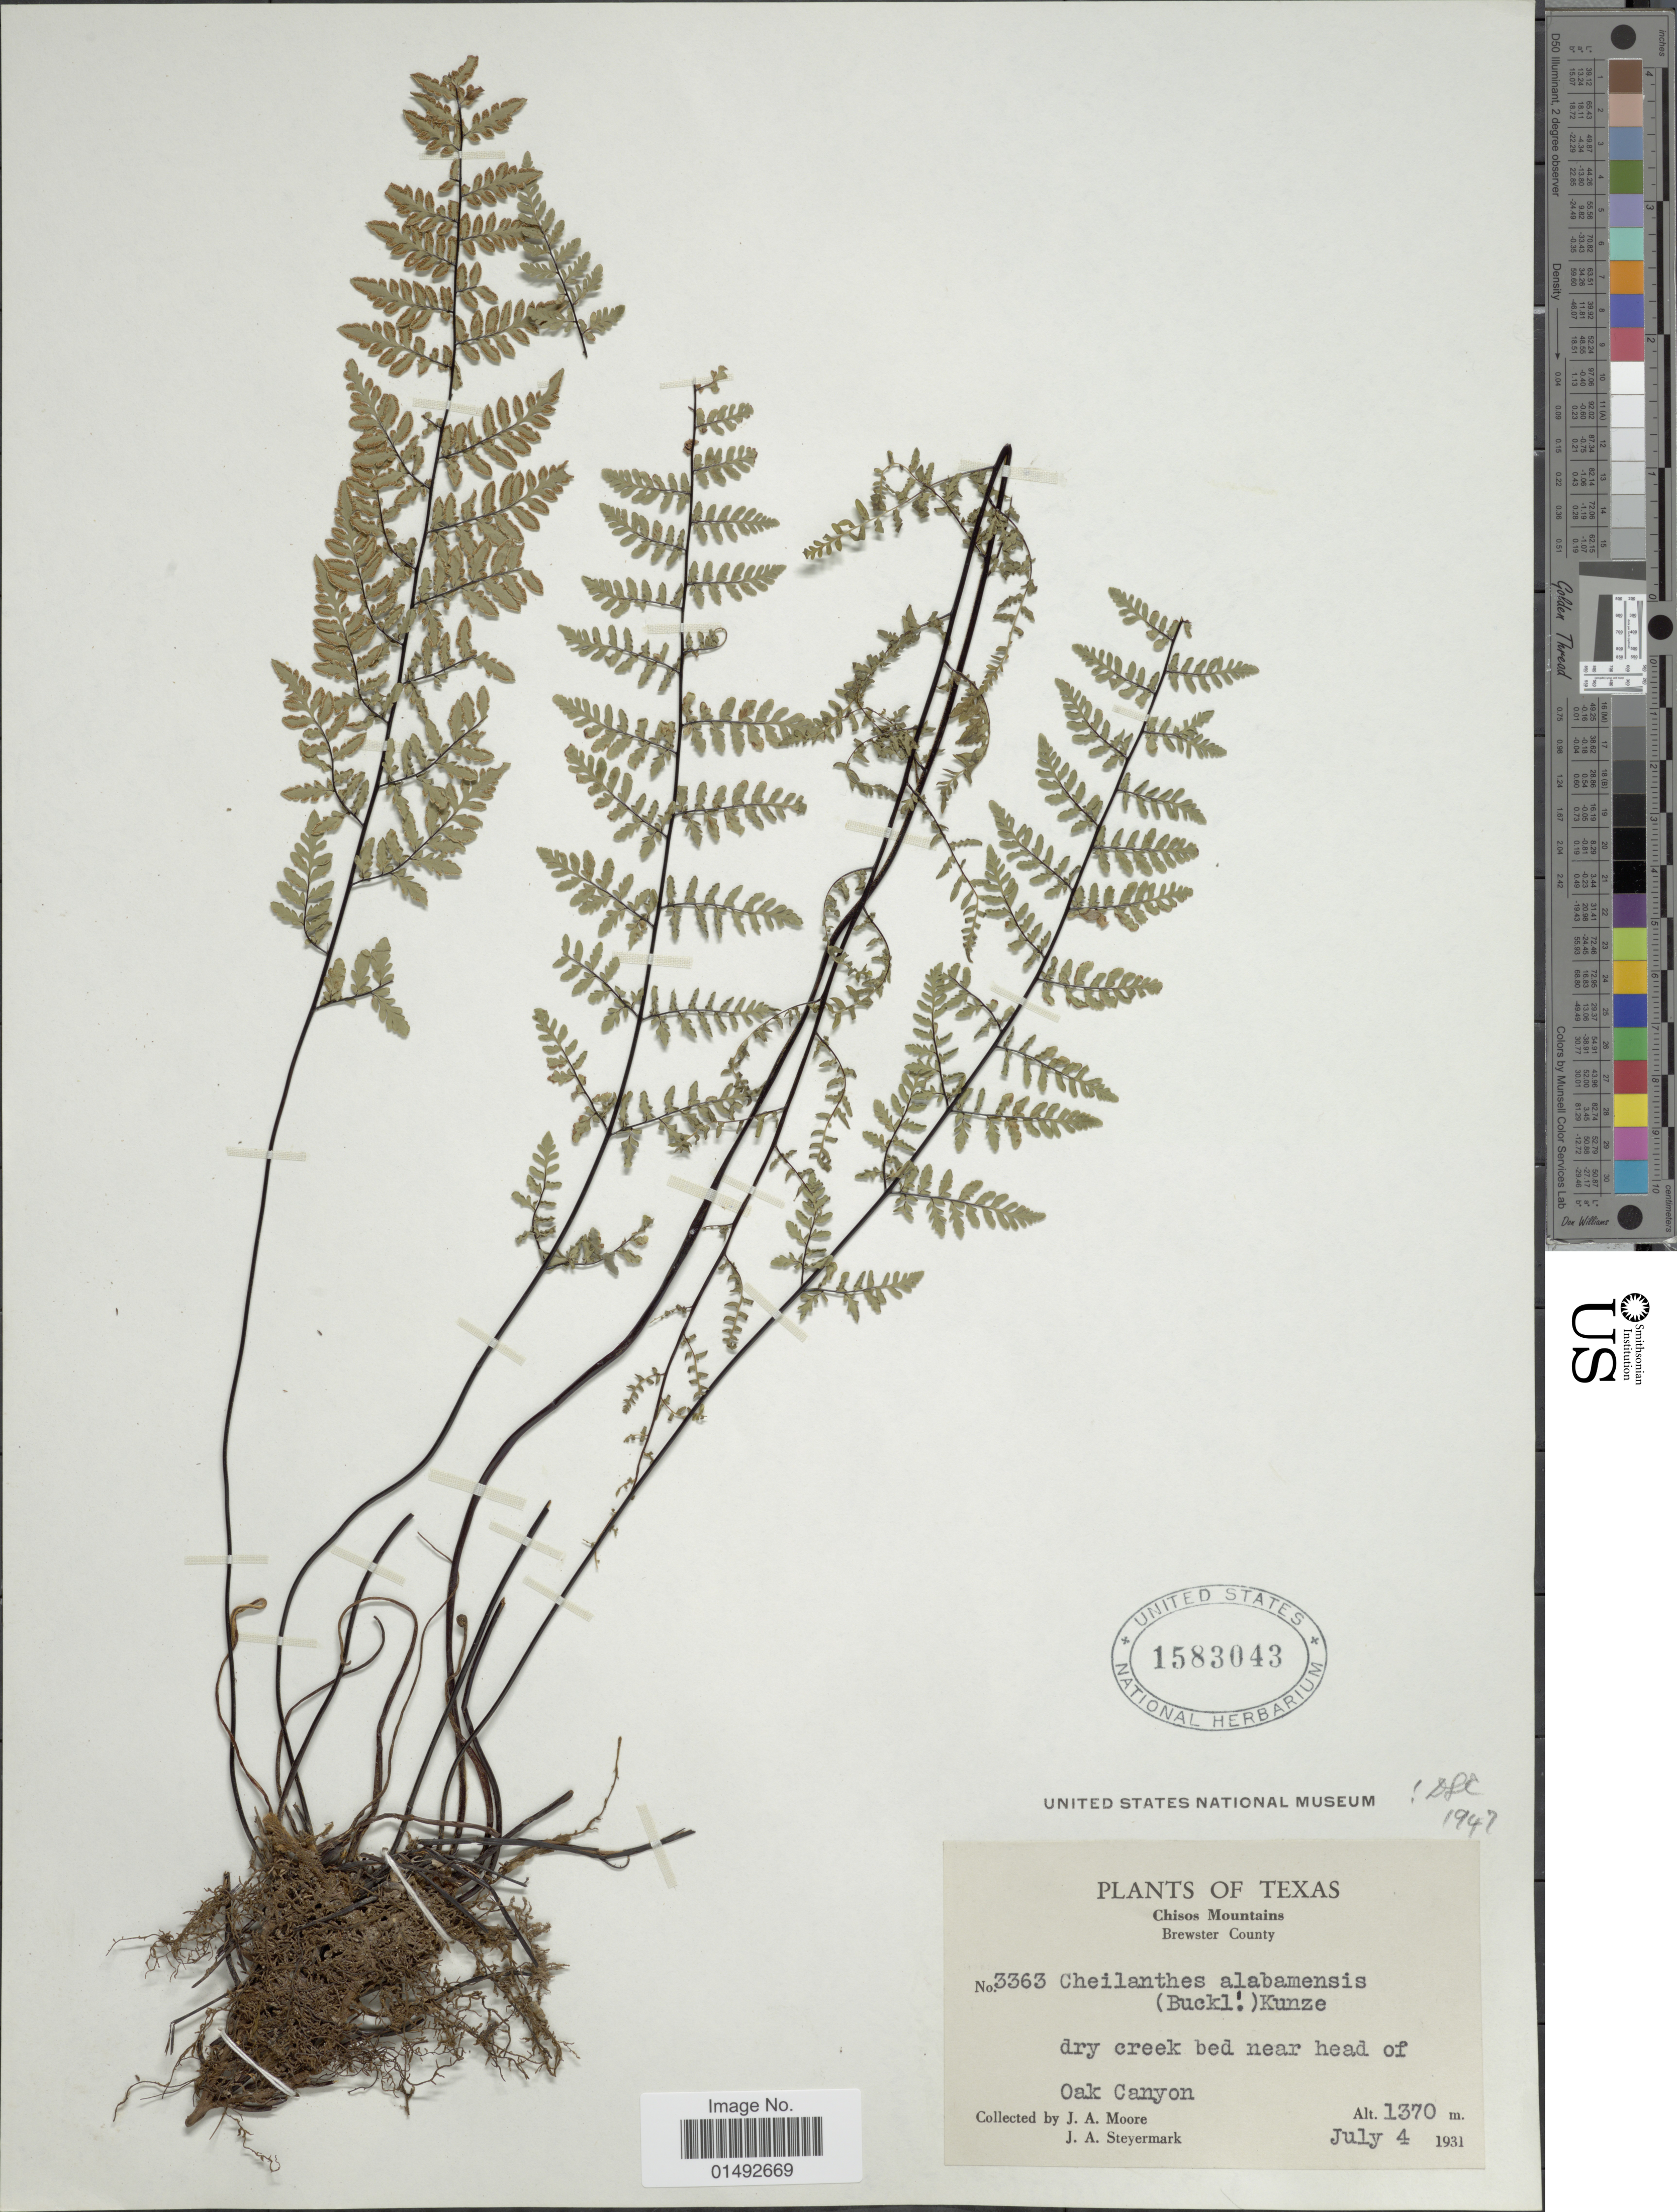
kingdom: Plantae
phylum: Tracheophyta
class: Polypodiopsida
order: Polypodiales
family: Pteridaceae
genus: Myriopteris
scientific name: Myriopteris alabamensis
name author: (Buckley) Grusz & Windham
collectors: J. A. Moore & J. Steyermark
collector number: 3363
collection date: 1931-07-04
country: United States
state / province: Texas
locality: Chisos Mountains, Brewster County, dry creek bed near head of Oak Canyon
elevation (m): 1370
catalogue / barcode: US 1583043